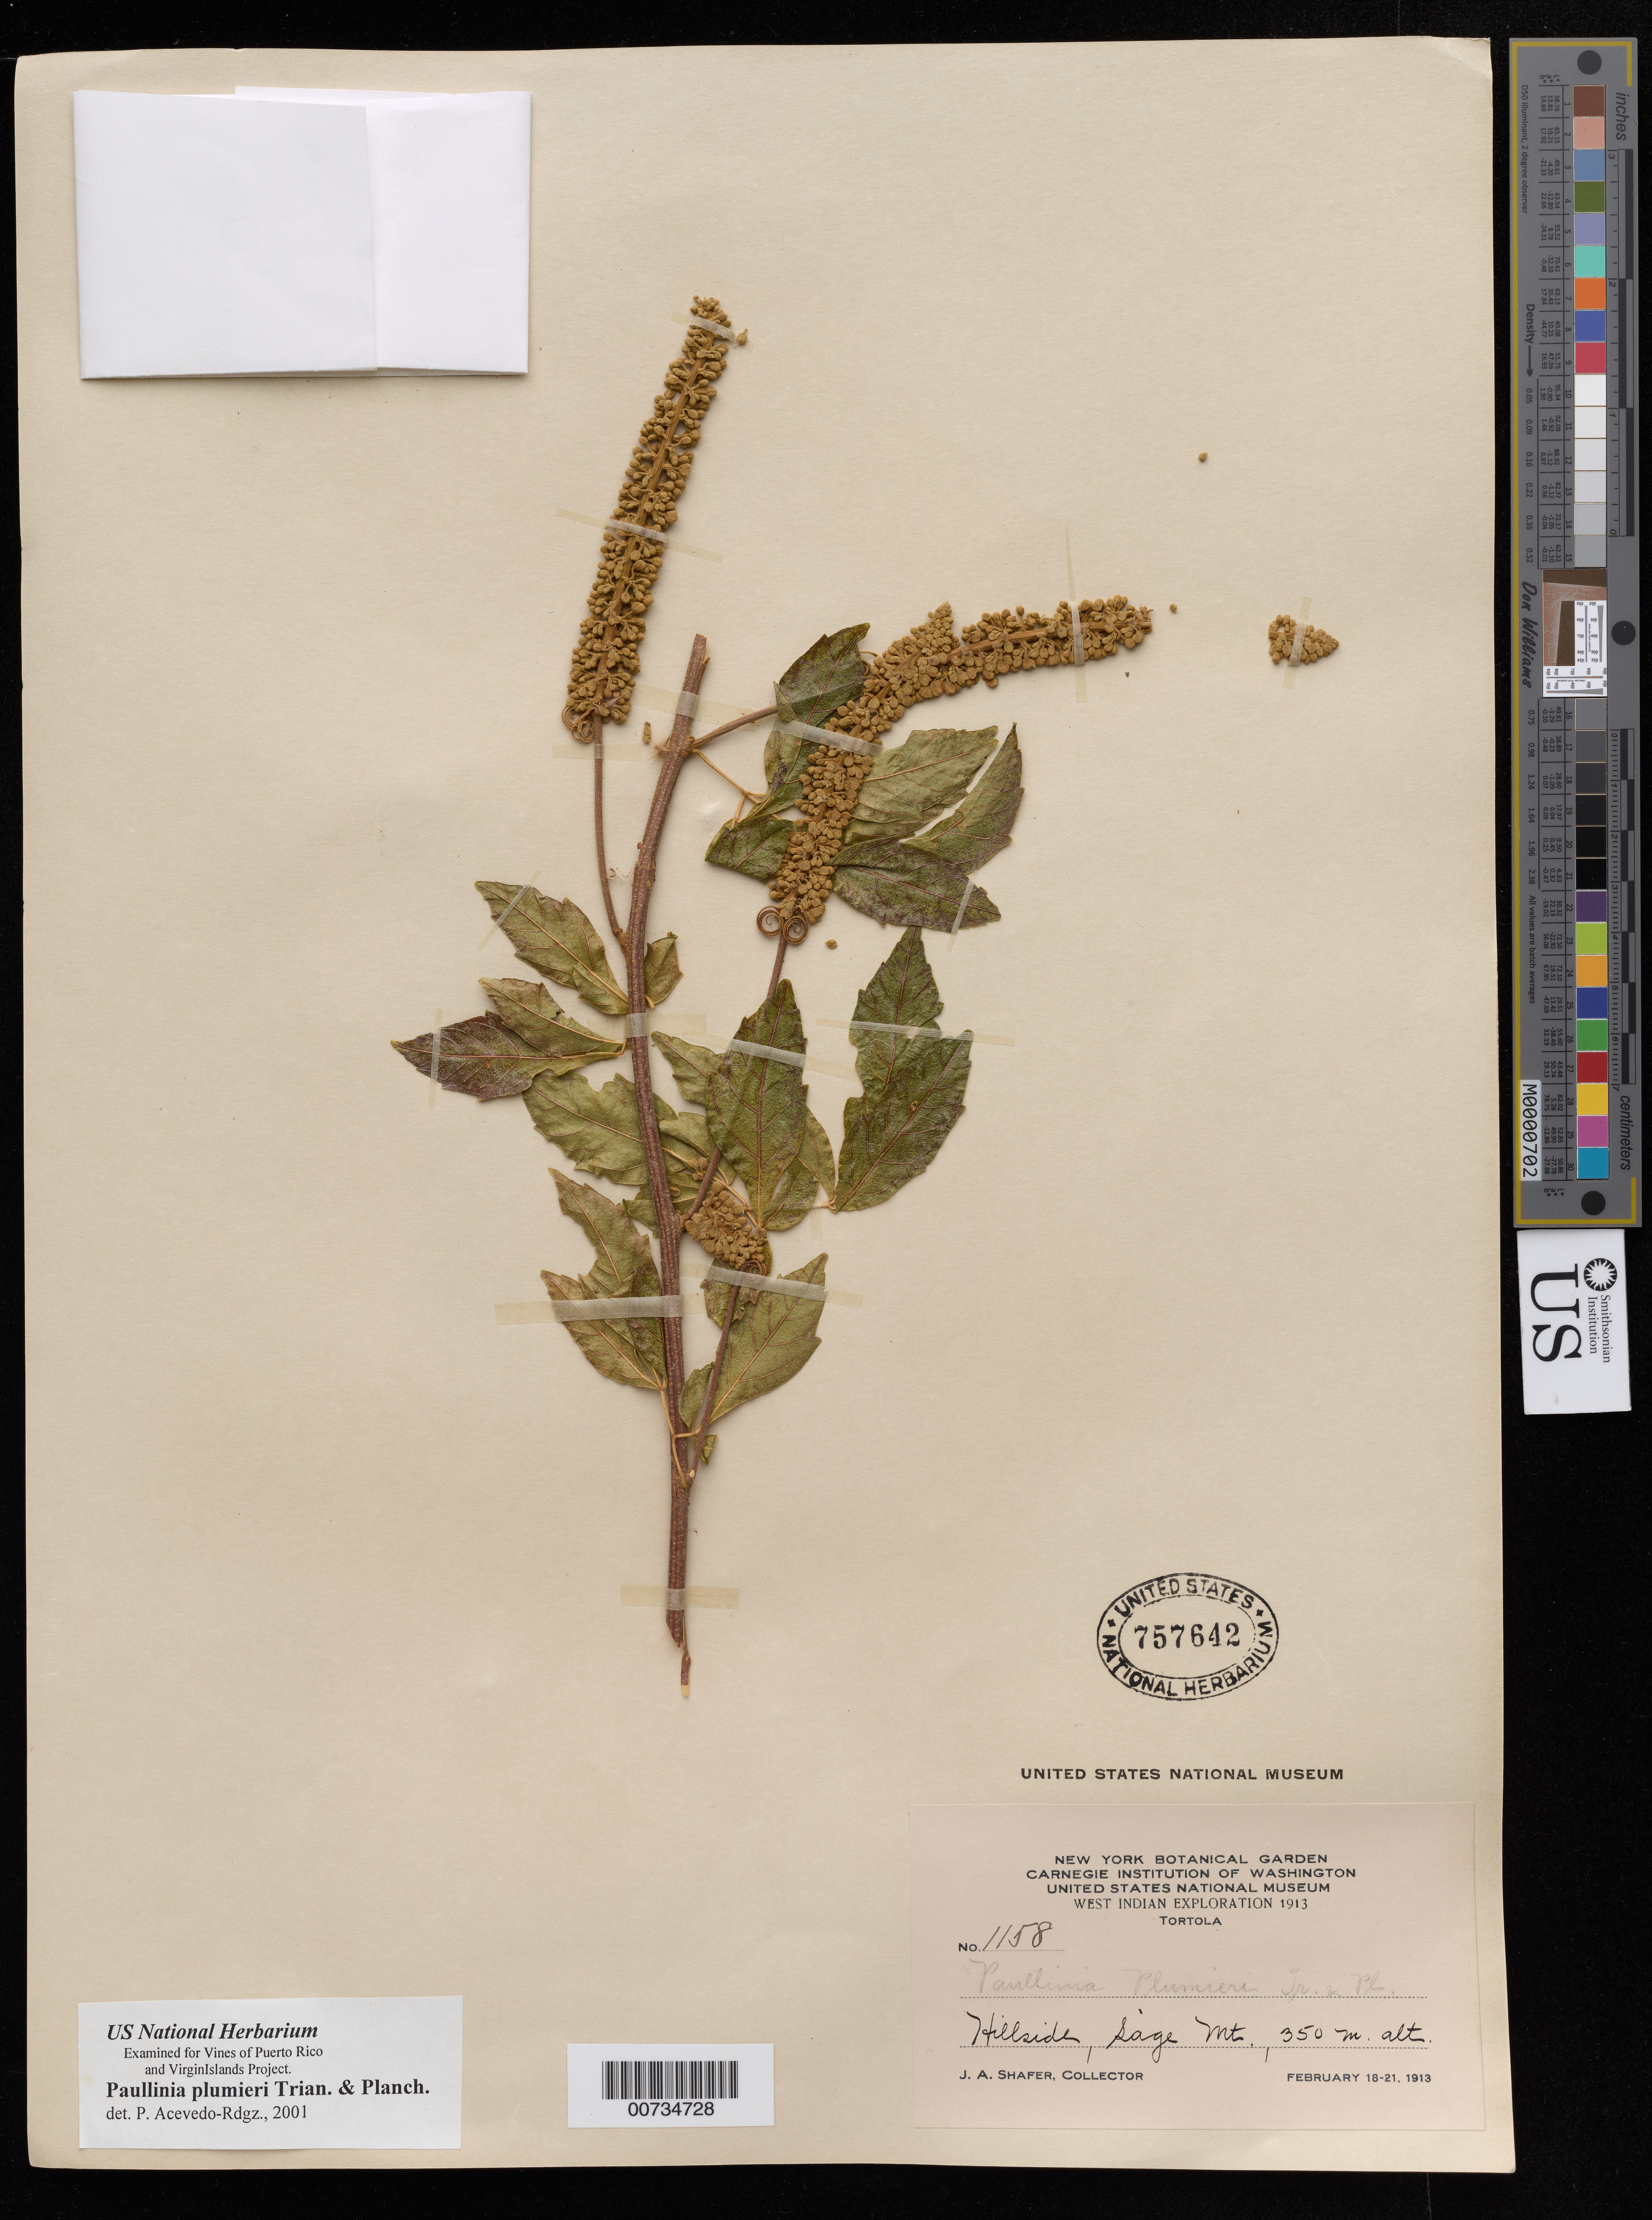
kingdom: Plantae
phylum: Tracheophyta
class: Magnoliopsida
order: Sapindales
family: Sapindaceae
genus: Paullinia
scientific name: Paullinia plumieri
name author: Triana & Planch.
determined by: Acevedo-Rodríguez, P., (BOT), Smithsonian Institution - National Museum of Natural History (UNITED STATES)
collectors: J. A. Shafer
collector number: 1158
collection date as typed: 18 Feb 1913 to 21 Feb 1913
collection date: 1913-02-18/1913-02-21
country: British Virgin Islands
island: Tortola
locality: Sage Mountain.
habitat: Hillside.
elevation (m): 350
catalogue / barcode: US 757642